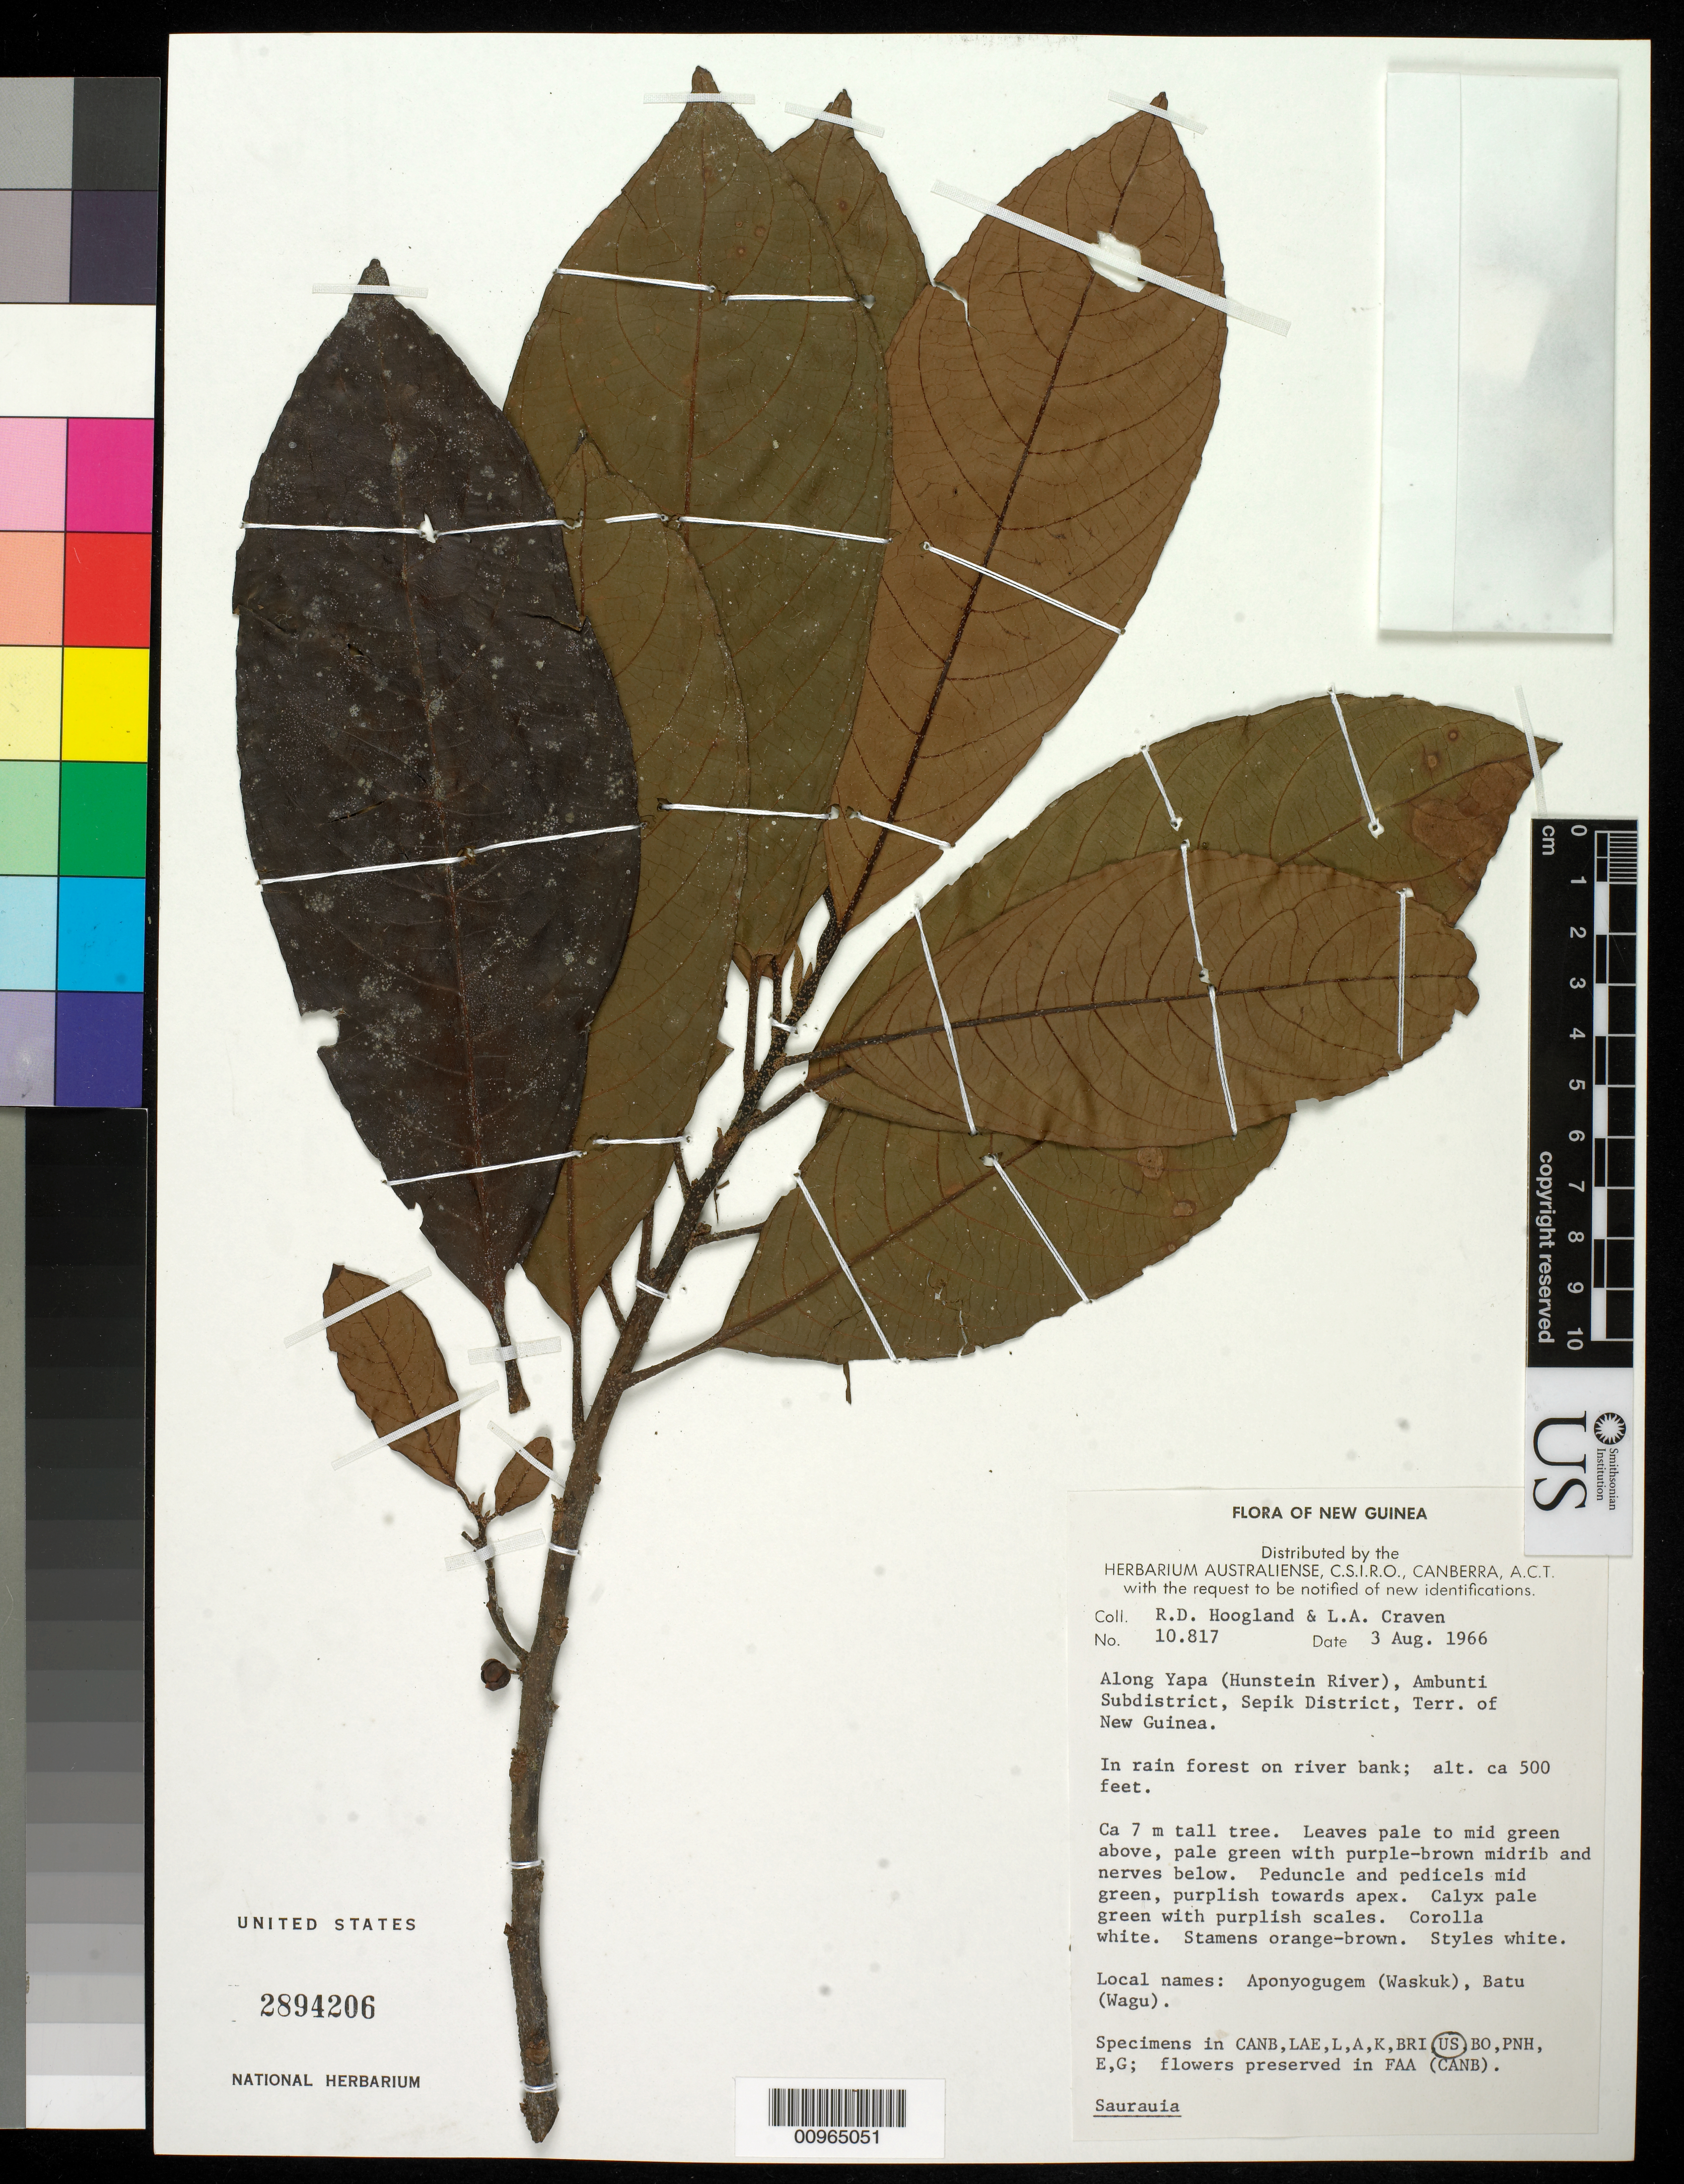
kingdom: Plantae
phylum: Tracheophyta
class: Magnoliopsida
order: Ericales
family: Actinidiaceae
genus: Saurauia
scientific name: Saurauia sp.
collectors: R. D. Hoogland & L. A. Craven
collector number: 10817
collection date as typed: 03 Aug 1966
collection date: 1966-08-03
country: Papua New Guinea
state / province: East Sepik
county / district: Ambunti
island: New Guinea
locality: Along Yapa (Hunstein River)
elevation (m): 152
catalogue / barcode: US 2894206